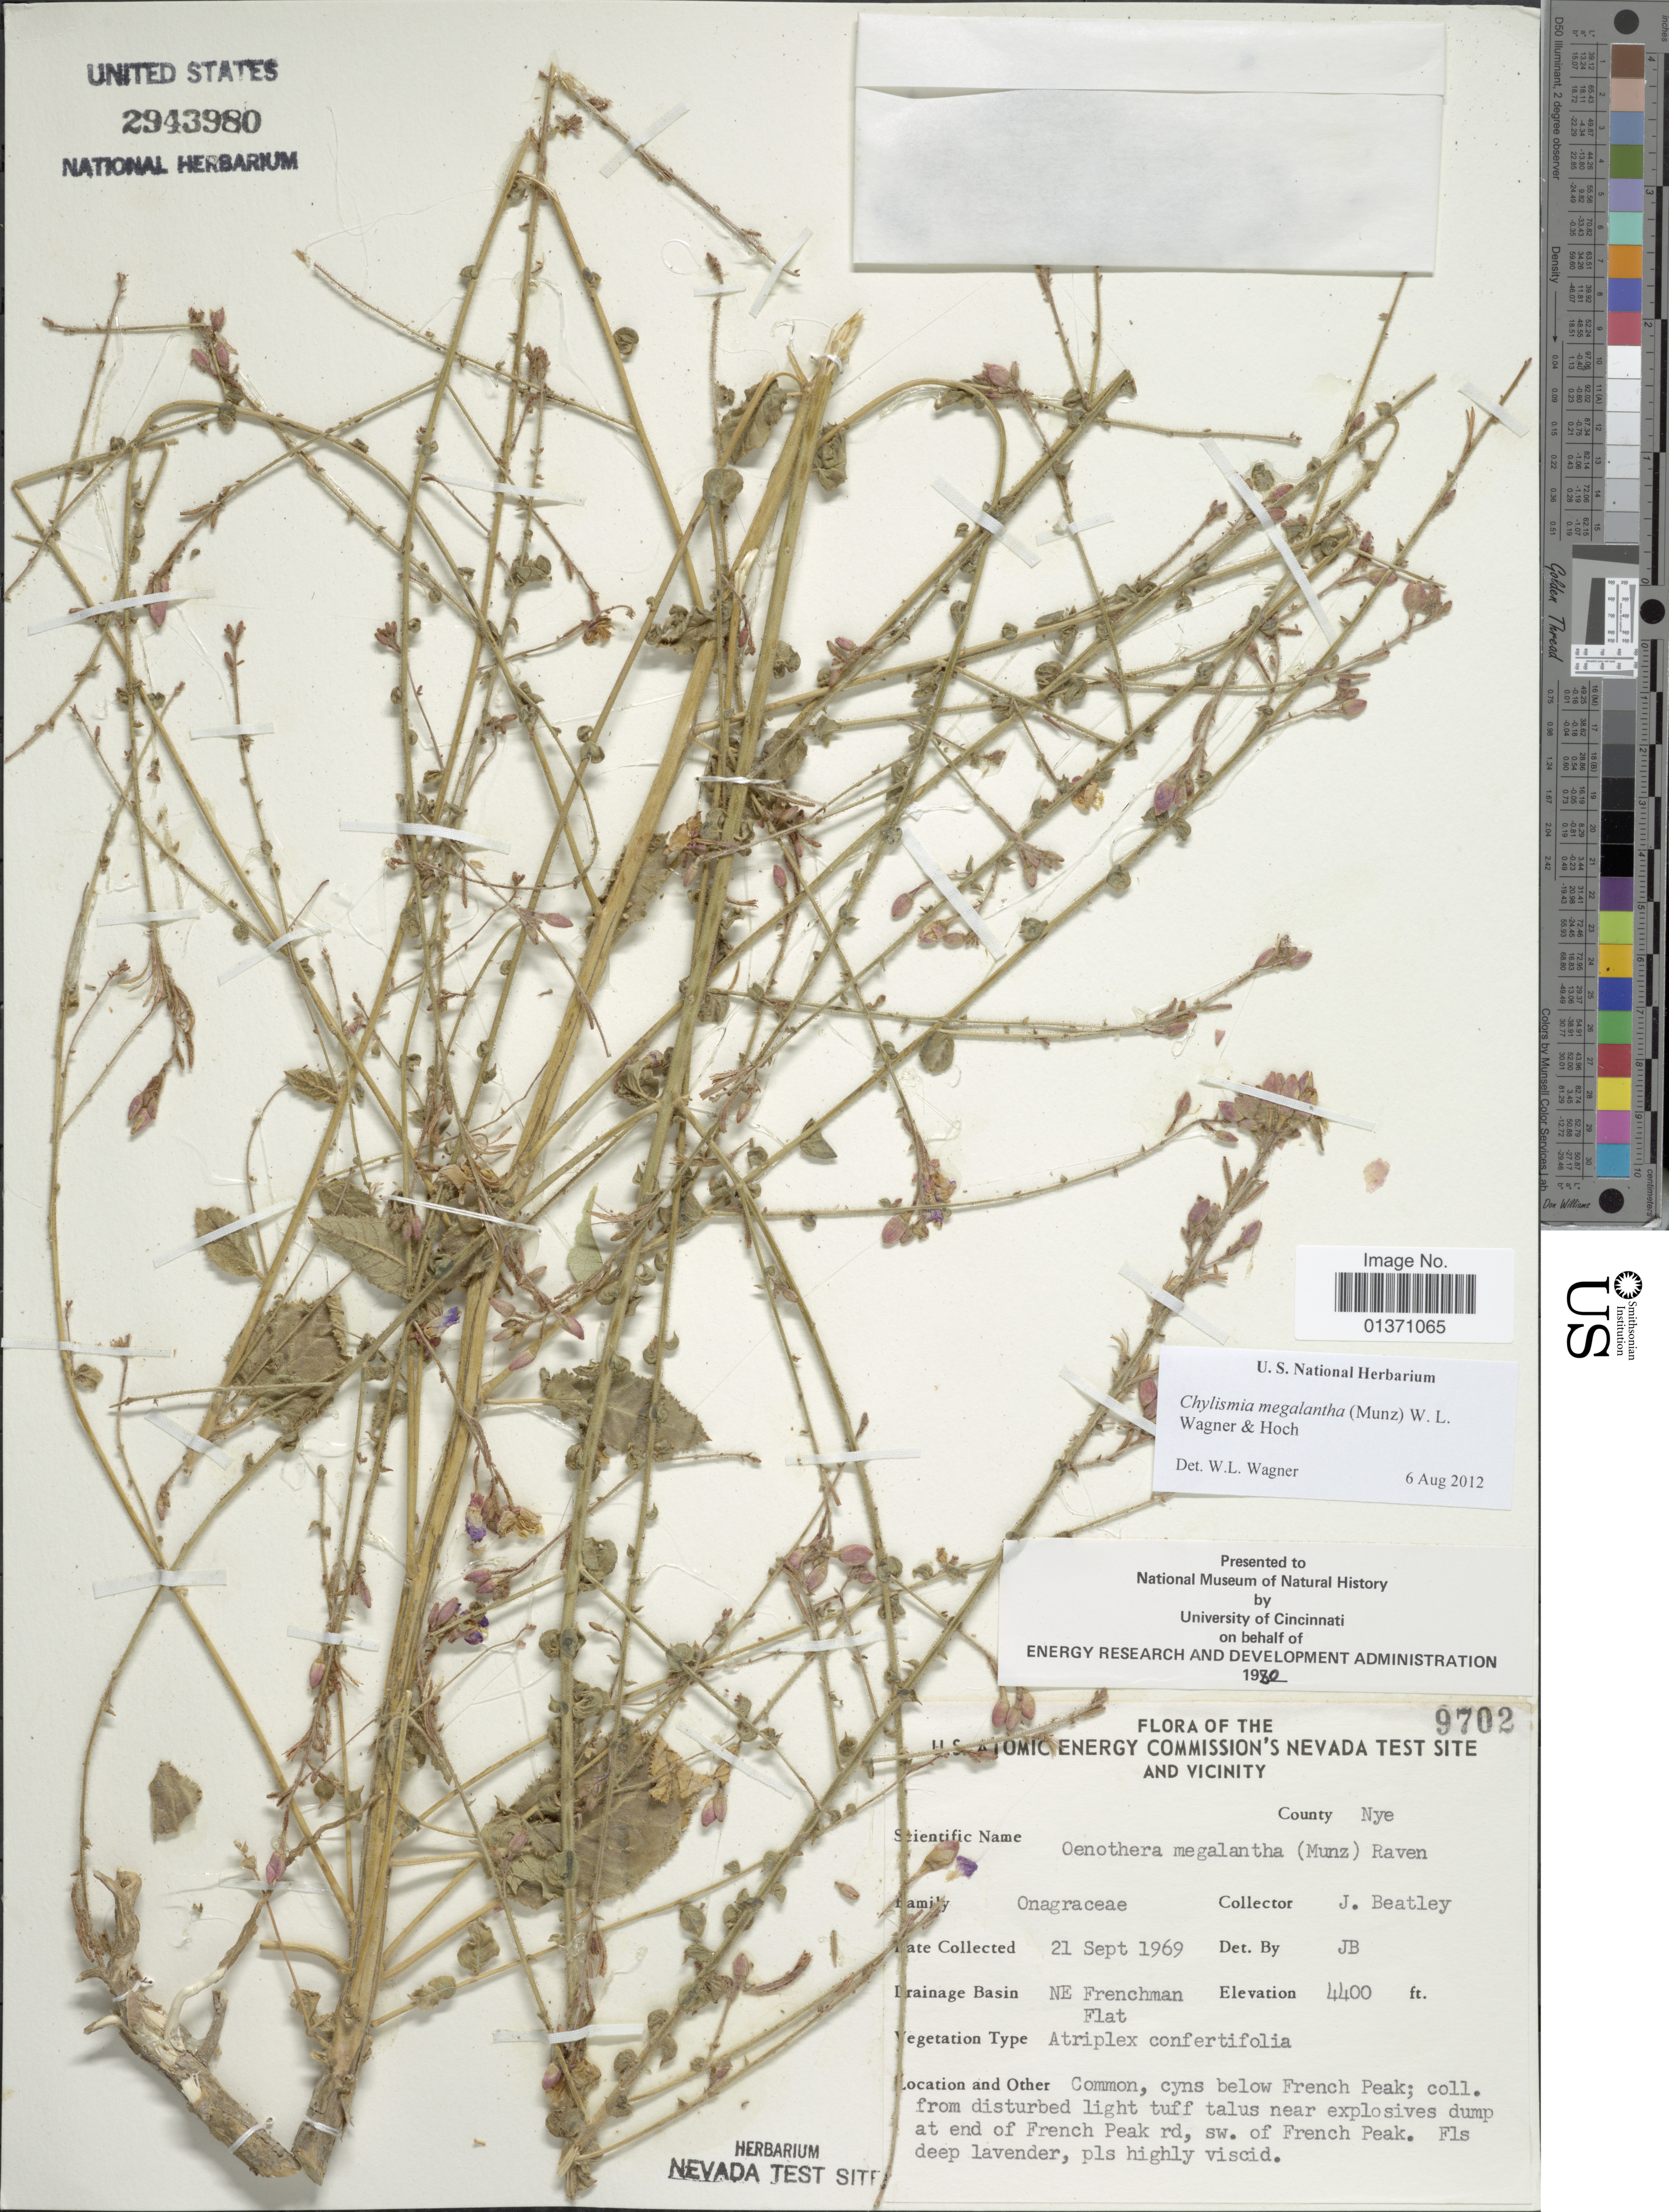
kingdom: Plantae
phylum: Tracheophyta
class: Magnoliopsida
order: Myrtales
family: Onagraceae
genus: Chylismia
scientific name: Chylismia megalantha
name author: (Munz) W.L. Wagner & Hoch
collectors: J. C. Beatley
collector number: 9702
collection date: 1969-09-21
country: United States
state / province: Nevada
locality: U. S. Atomic Energy Commission's Nevada Test Site and Vicinity, NE Frenchman Flat, common, cyns below French Peak; coll. from disturbed light tuff talus near explosives dump at end of French Peak rd. sw. of French Peak, County Nye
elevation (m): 1341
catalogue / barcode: US 2943980